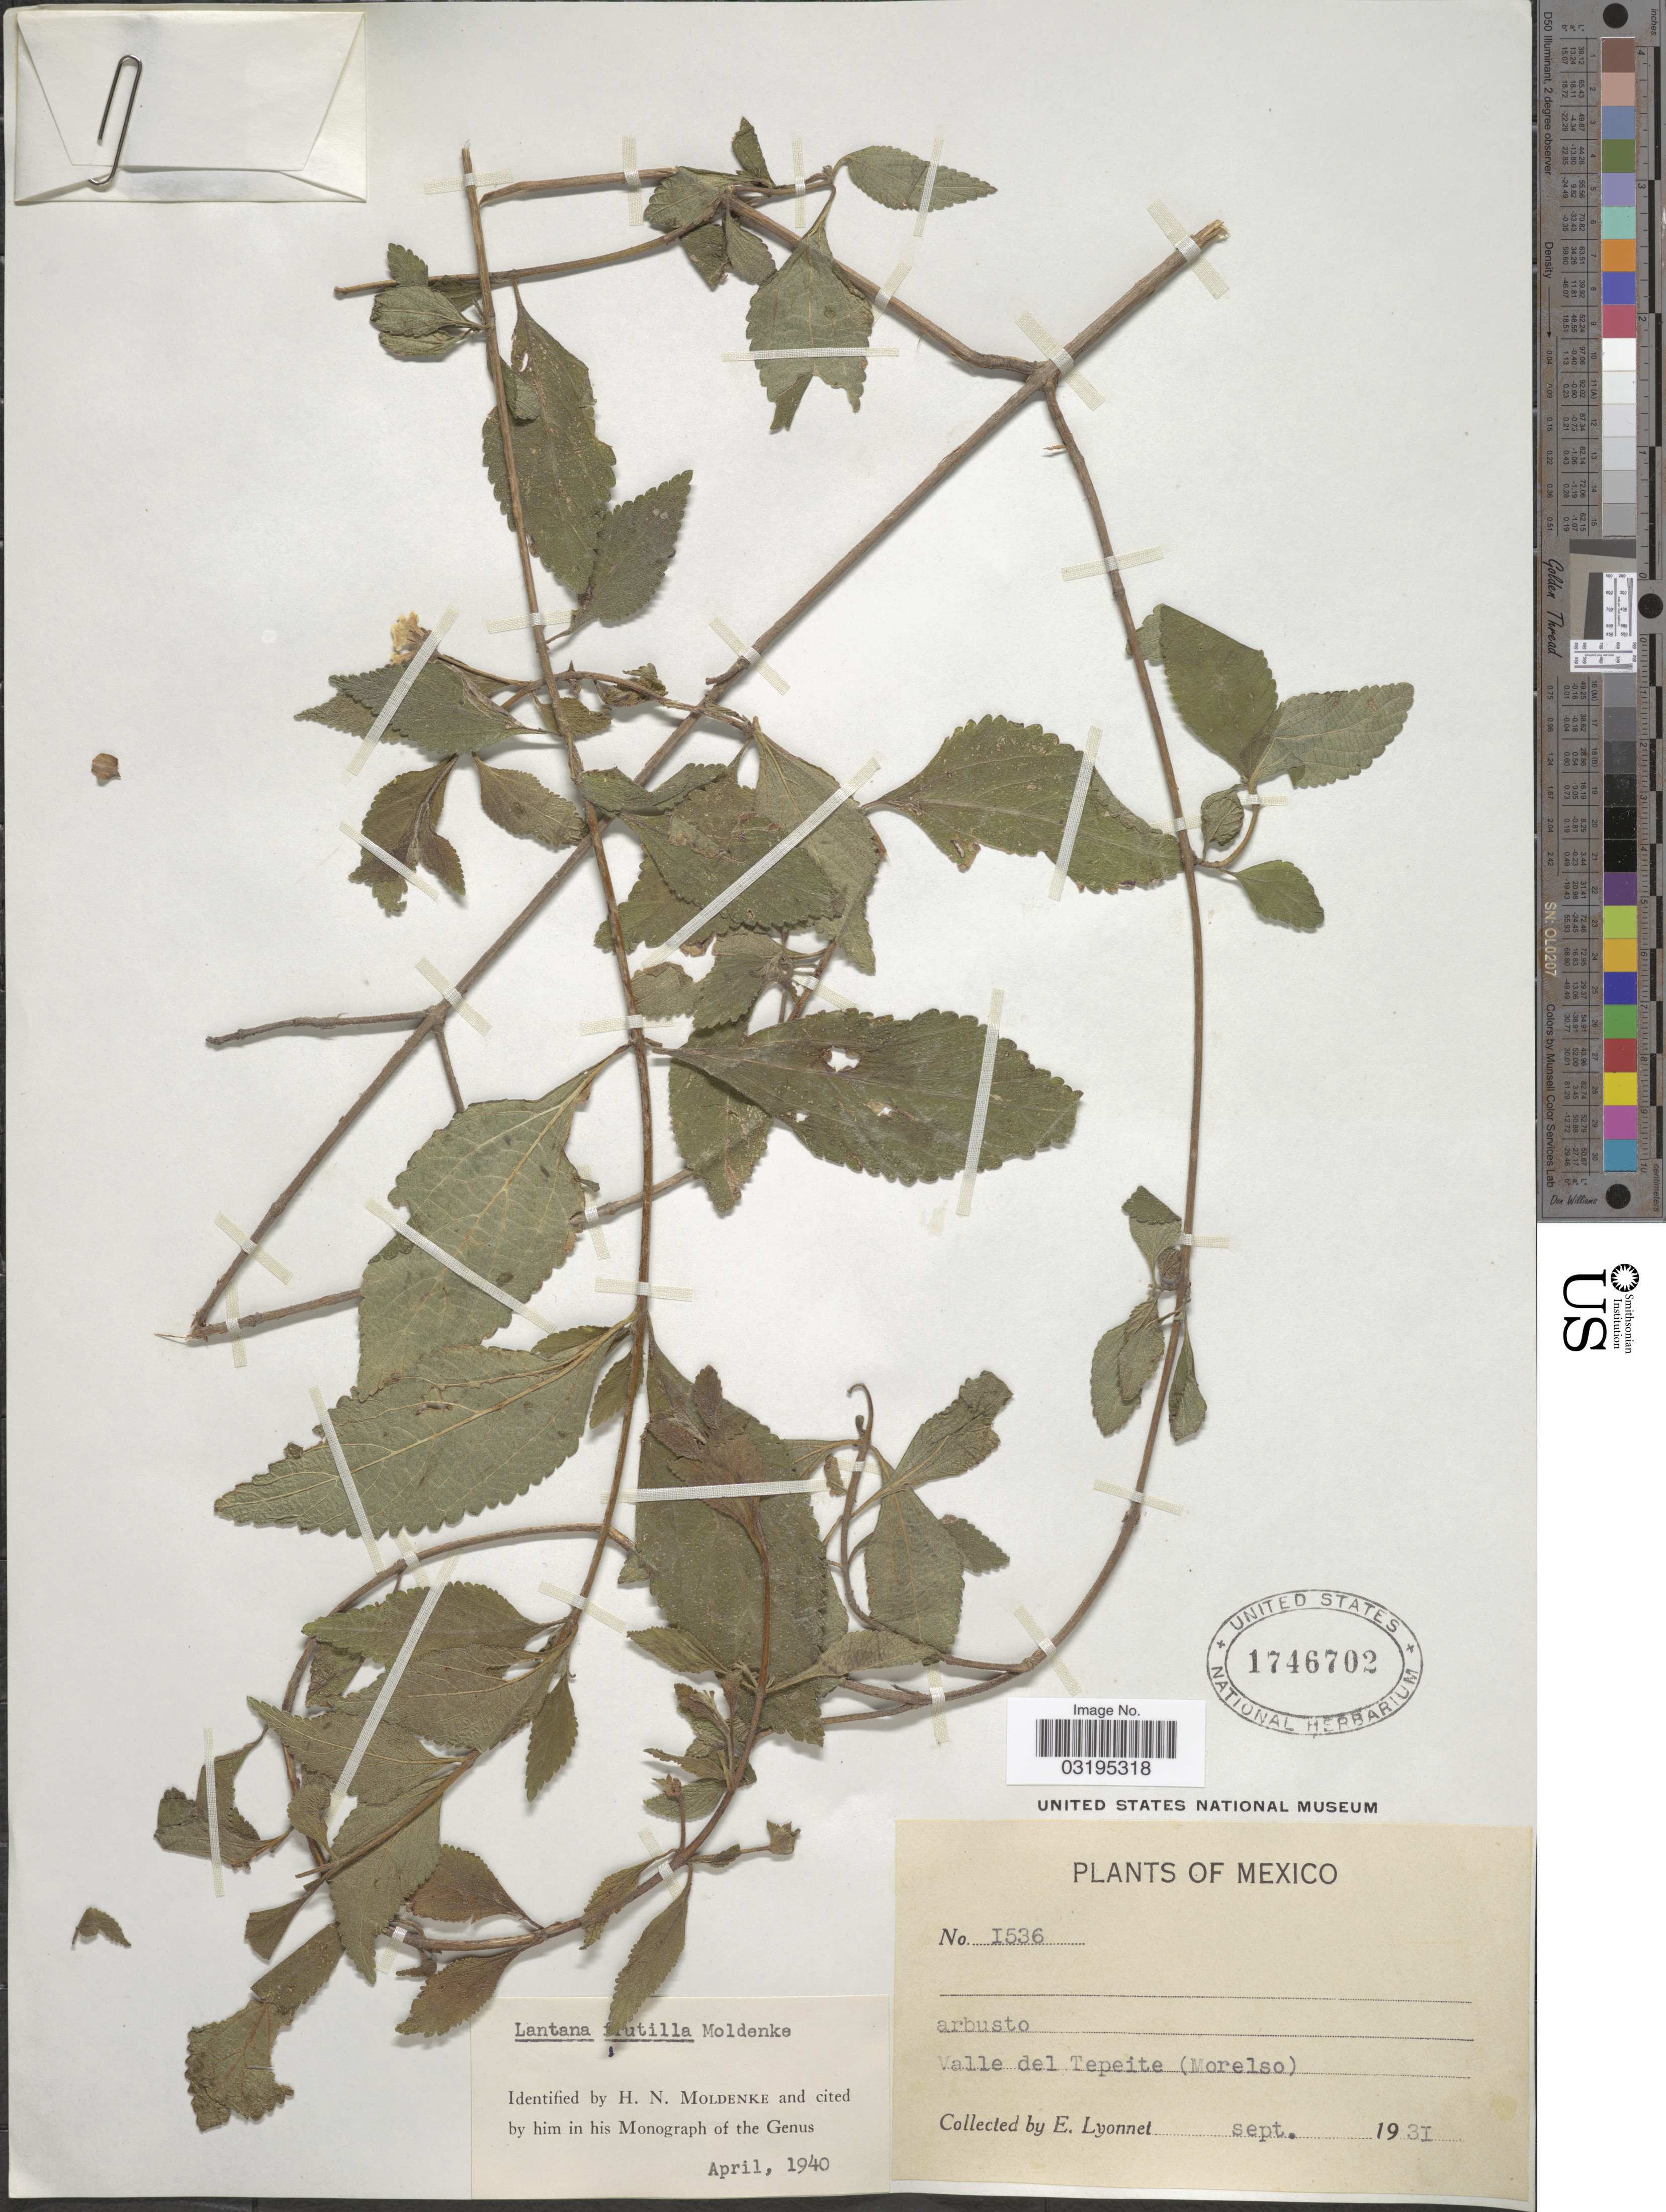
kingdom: Plantae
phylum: Tracheophyta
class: Magnoliopsida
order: Lamiales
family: Verbenaceae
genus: Lantana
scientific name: Lantana frutilla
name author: Moldenke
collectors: E. Lyonnet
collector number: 1536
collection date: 1931-09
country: Mexico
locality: Valle del Tepeite (Morelso).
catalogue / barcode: US 1746702